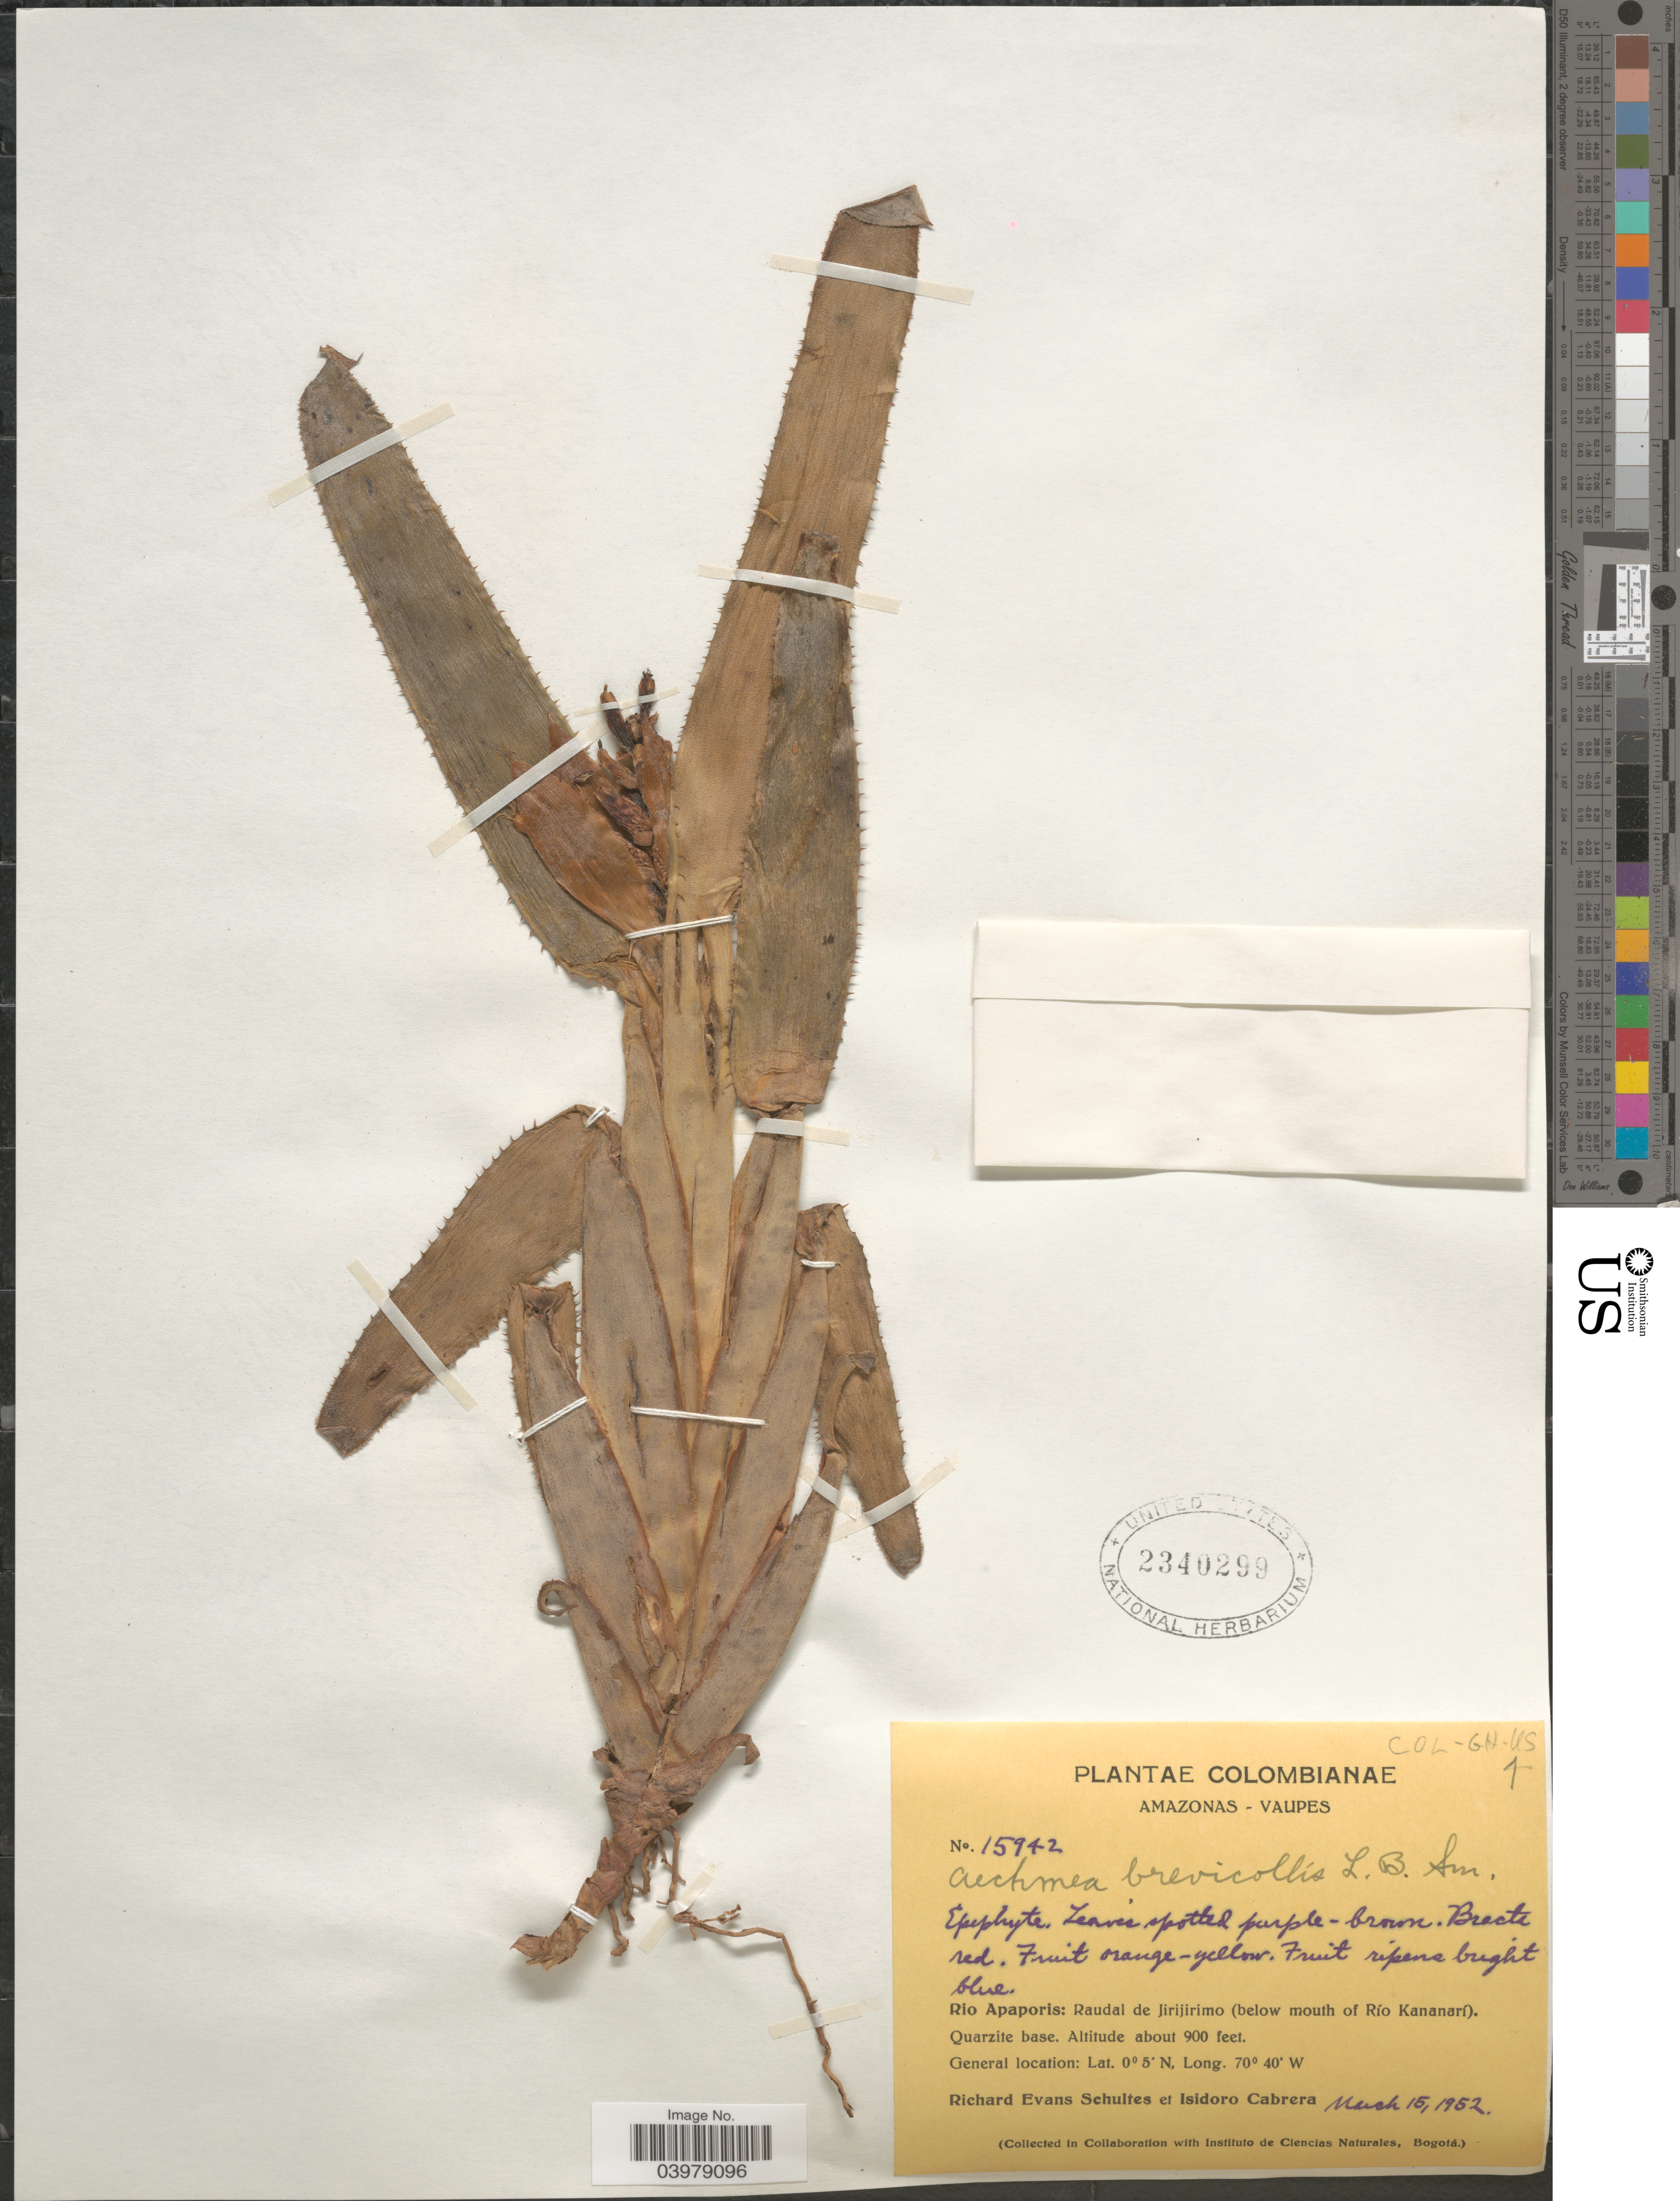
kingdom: Plantae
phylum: Tracheophyta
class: Liliopsida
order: Poales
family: Bromeliaceae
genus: Aechmea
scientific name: Aechmea brevicollis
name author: L.B. Sm.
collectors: R. E. Schultes & I. Cabrera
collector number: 15942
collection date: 1952-03-15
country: Colombia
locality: Amazonas - Vaupes. Rio Apaporis: Raudal de Jirijirimo (below mouth of Río Kananarí). Quarzite base.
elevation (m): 274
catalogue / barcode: US 2340299